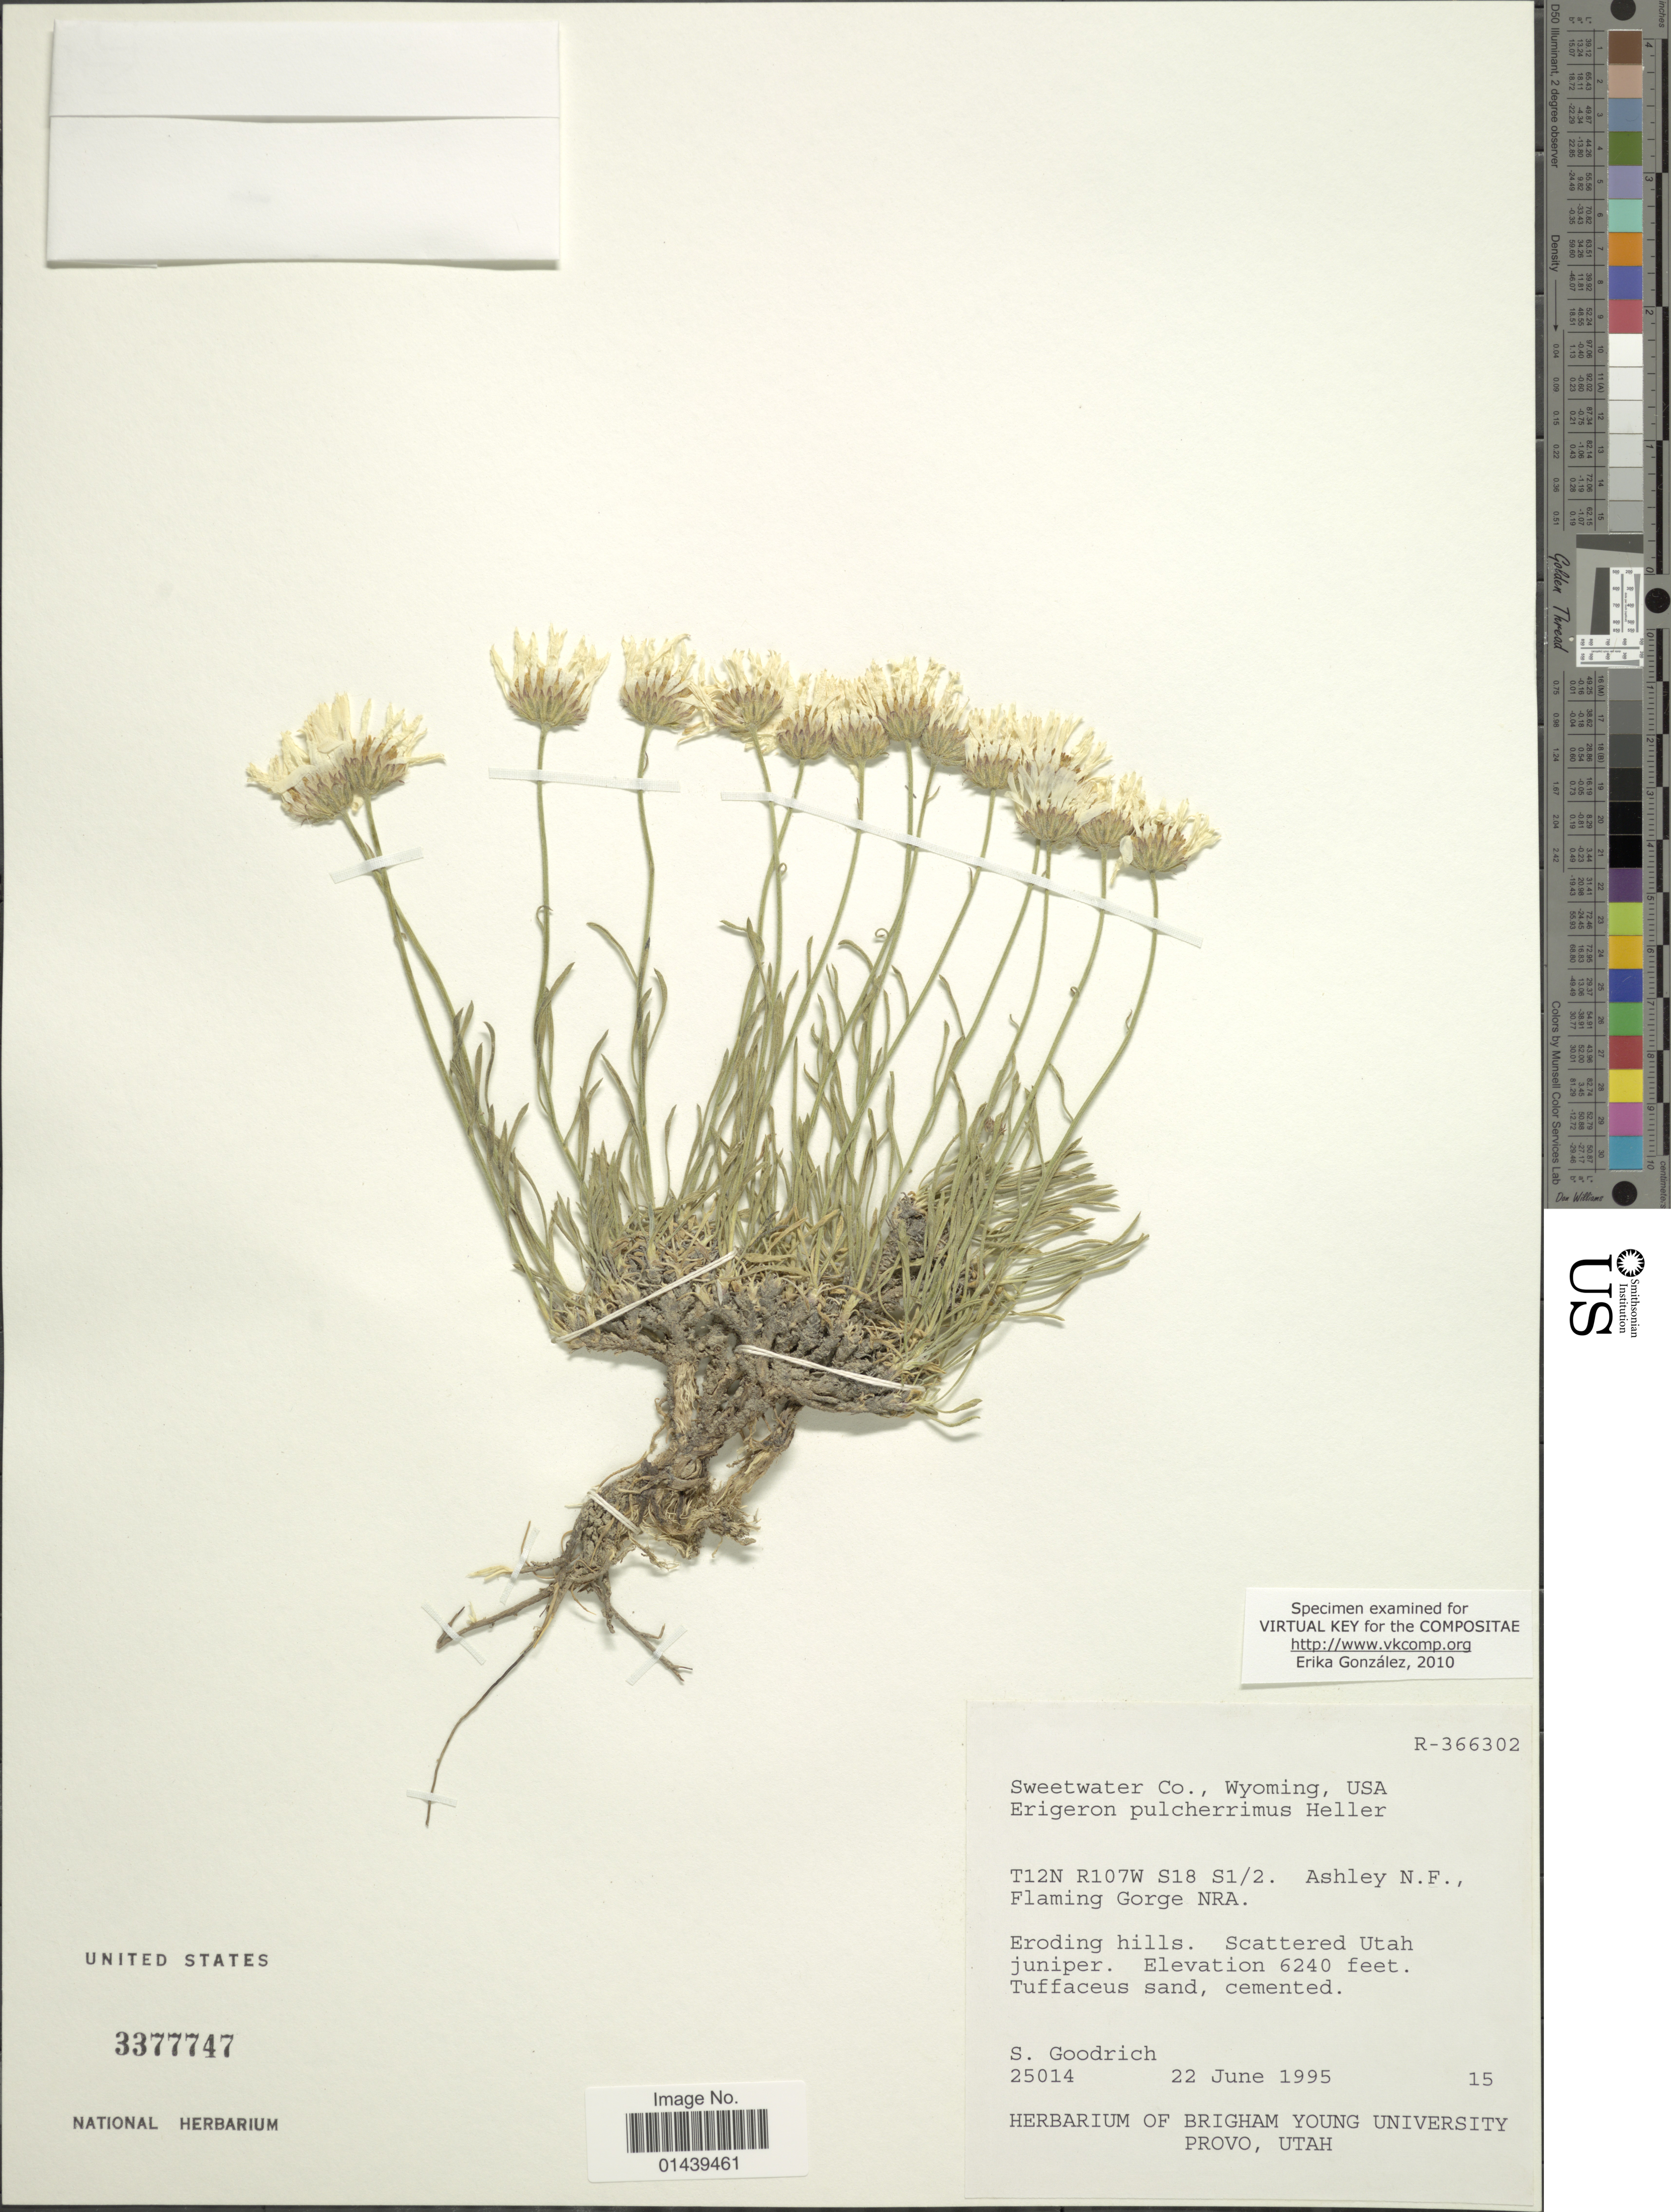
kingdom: Plantae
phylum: Tracheophyta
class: Magnoliopsida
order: Asterales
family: Asteraceae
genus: Erigeron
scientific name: Erigeron pulcherrimus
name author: A. Heller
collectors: S. Goodrich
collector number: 25014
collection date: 1995-06-22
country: United States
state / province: Wyoming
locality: Sweetwater Co. T12N R107W S18 S1/2. Ashley, N.F., Flaming Gorge NRA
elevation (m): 1902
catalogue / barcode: US 3377747